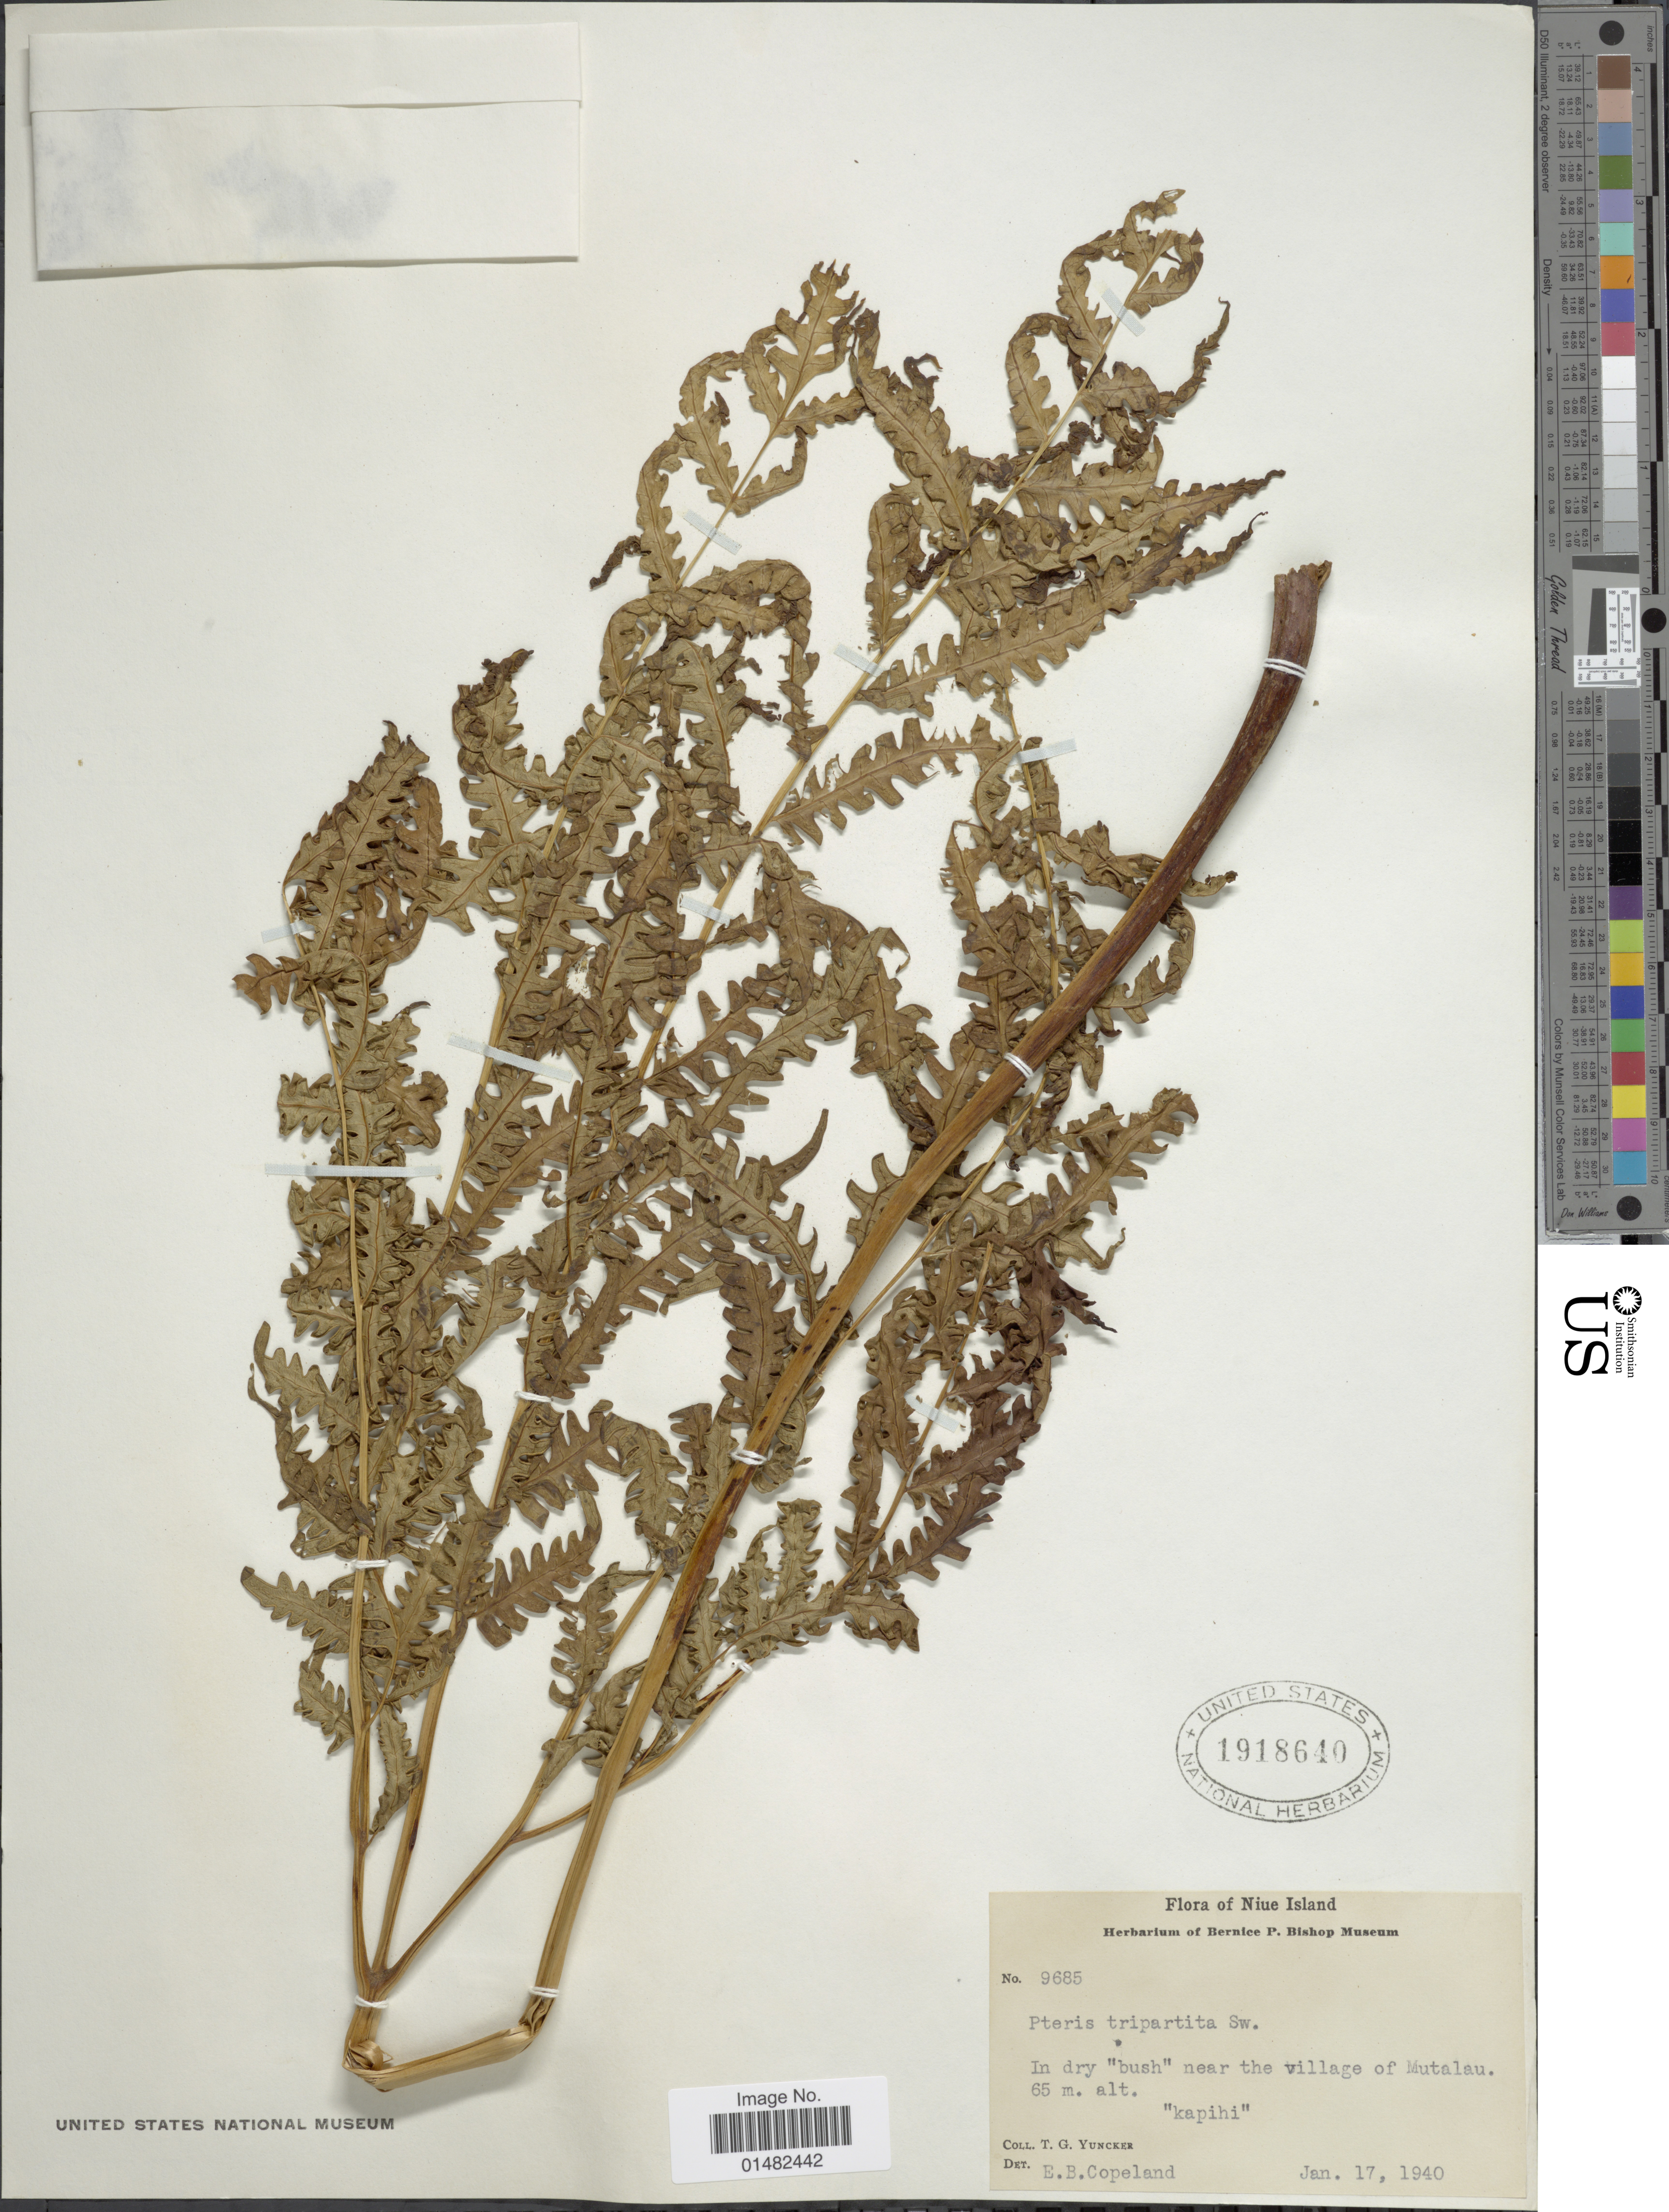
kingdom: Plantae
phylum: Tracheophyta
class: Polypodiopsida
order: Polypodiales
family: Pteridaceae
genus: Pteris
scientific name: Pteris tripartita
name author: Sw.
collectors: T. G. Yuncker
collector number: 9685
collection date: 1940-01-17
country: Niue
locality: Niue Island, In dry "bush" near the village of Mutalau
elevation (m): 65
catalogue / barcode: US 1918640